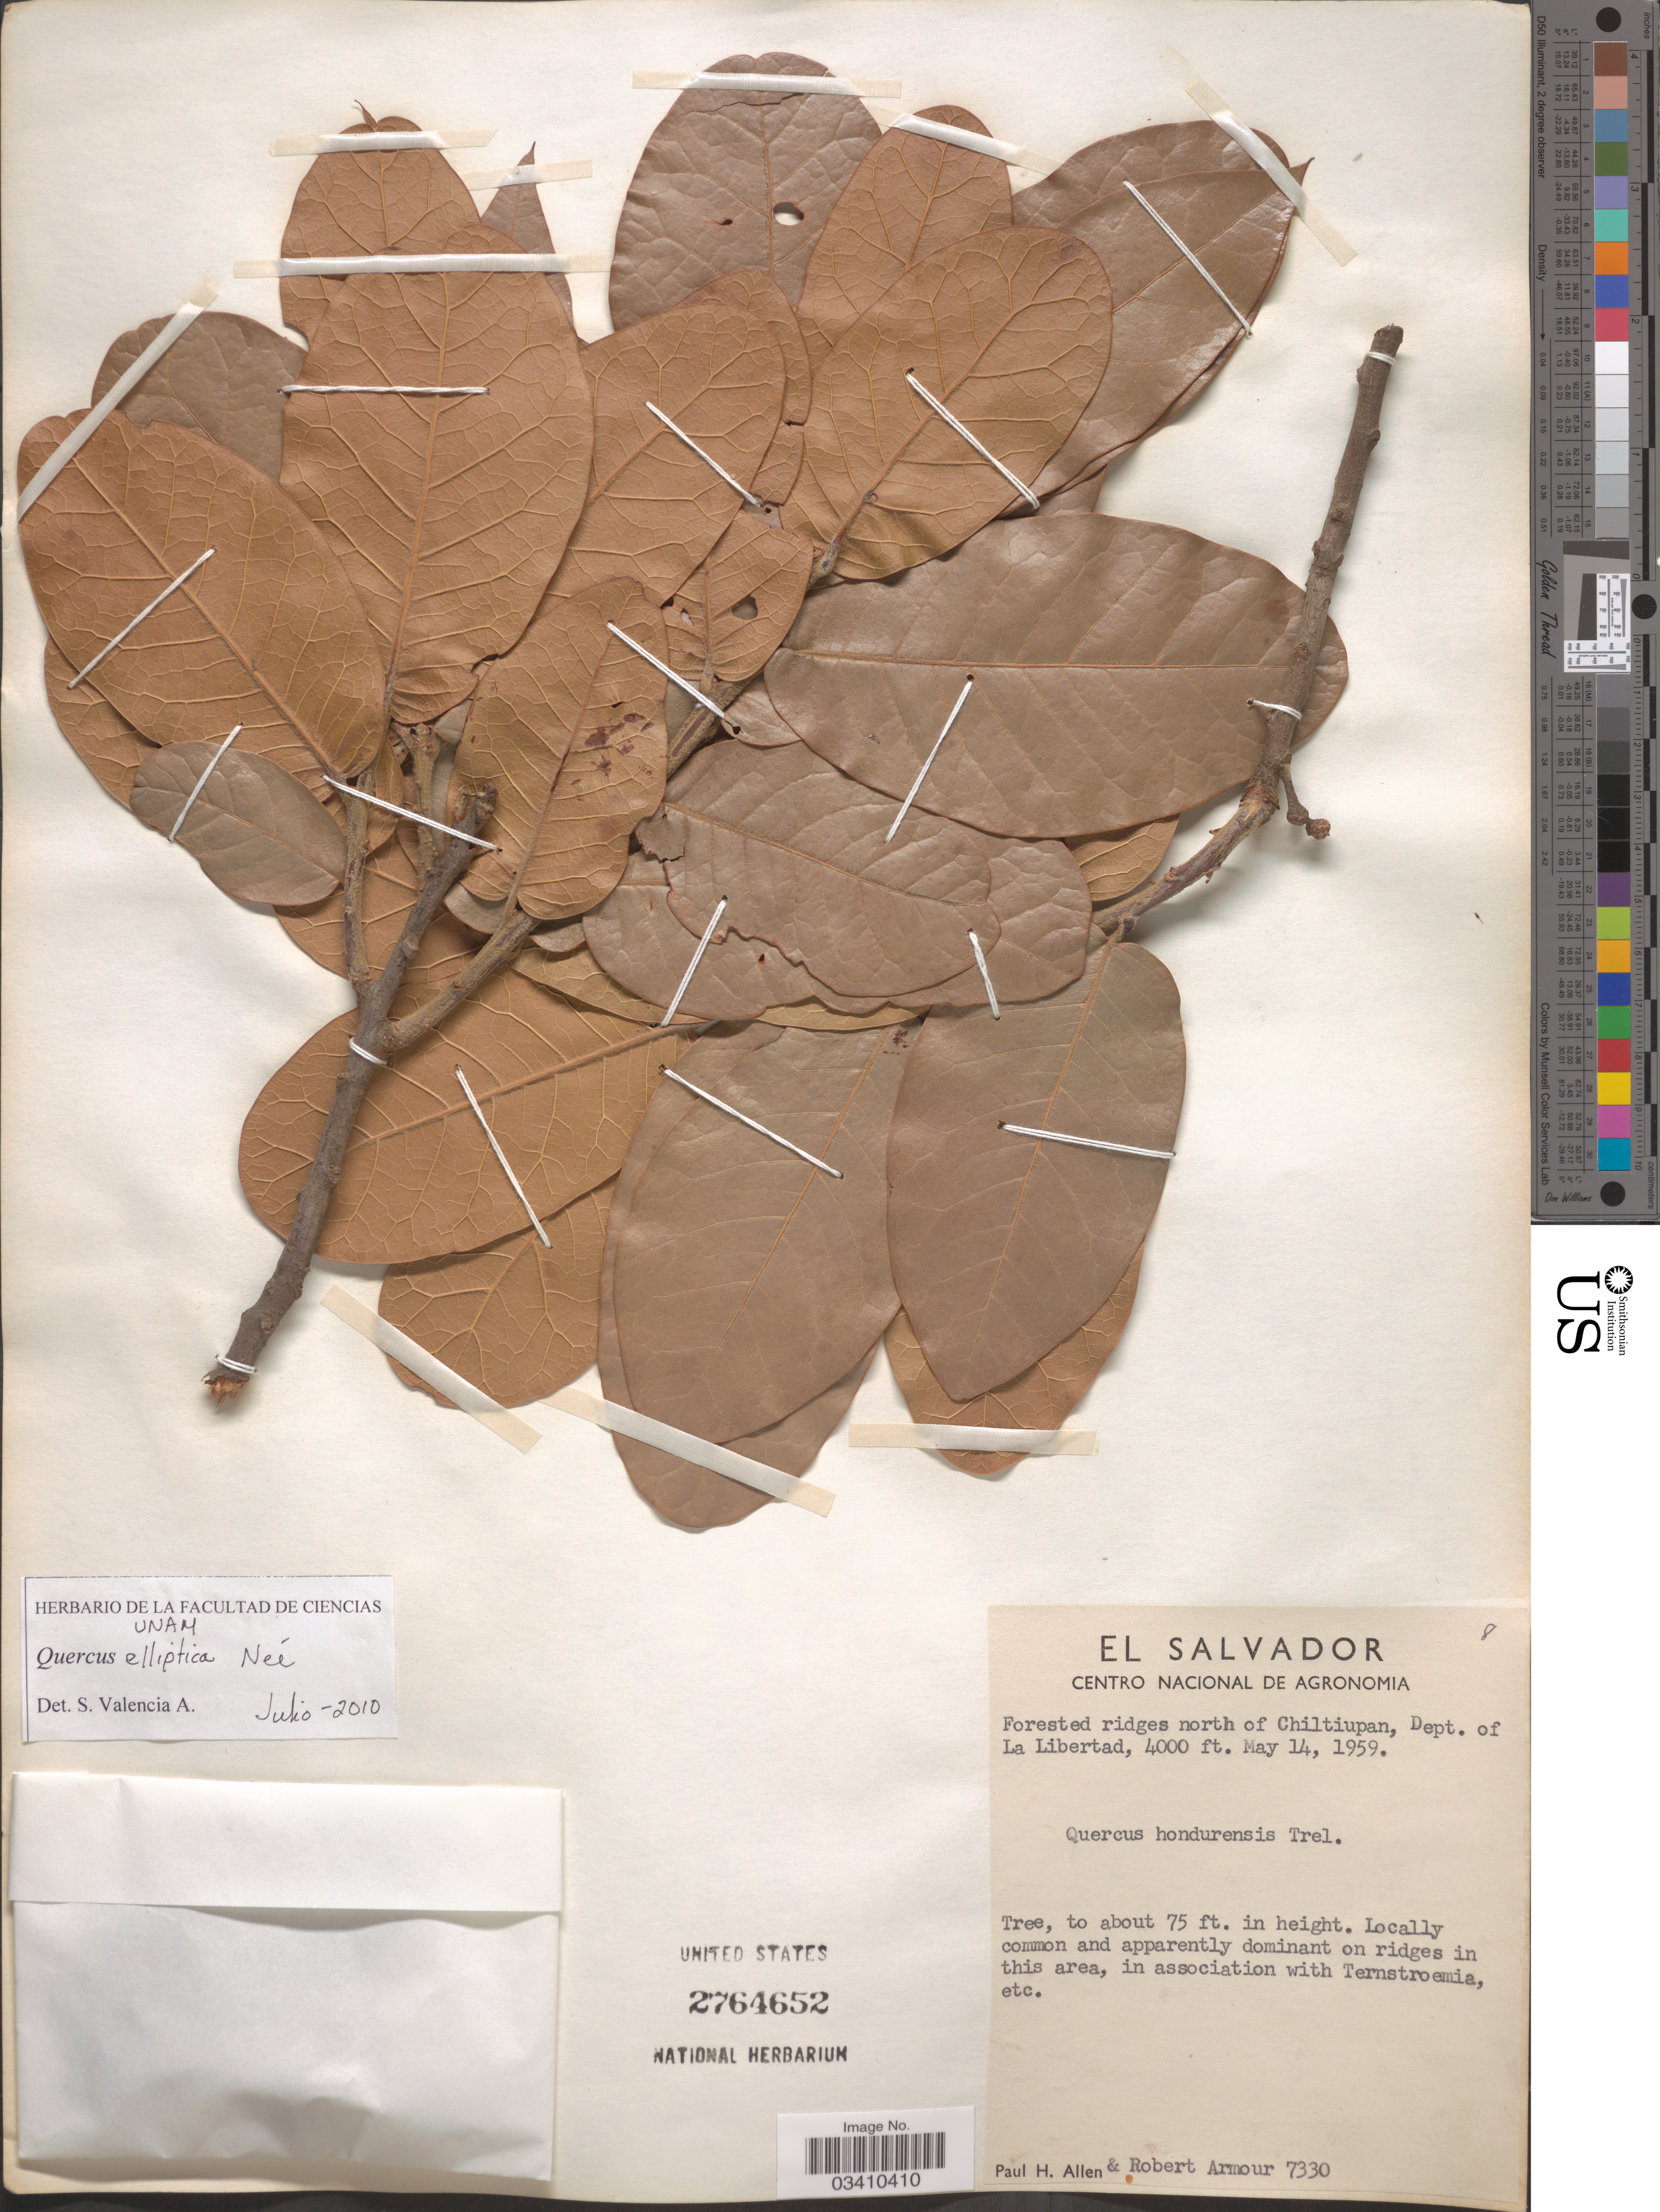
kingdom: Plantae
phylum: Tracheophyta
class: Magnoliopsida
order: Fagales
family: Fagaceae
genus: Quercus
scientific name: Quercus elliptica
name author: Née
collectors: P. H. Allen & R. Armour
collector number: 7330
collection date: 1959-05-14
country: El Salvador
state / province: La Libertad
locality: Forested ridges north of Chiltiupan, Dept. of La Libertad.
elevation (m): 1219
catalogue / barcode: US 2764652